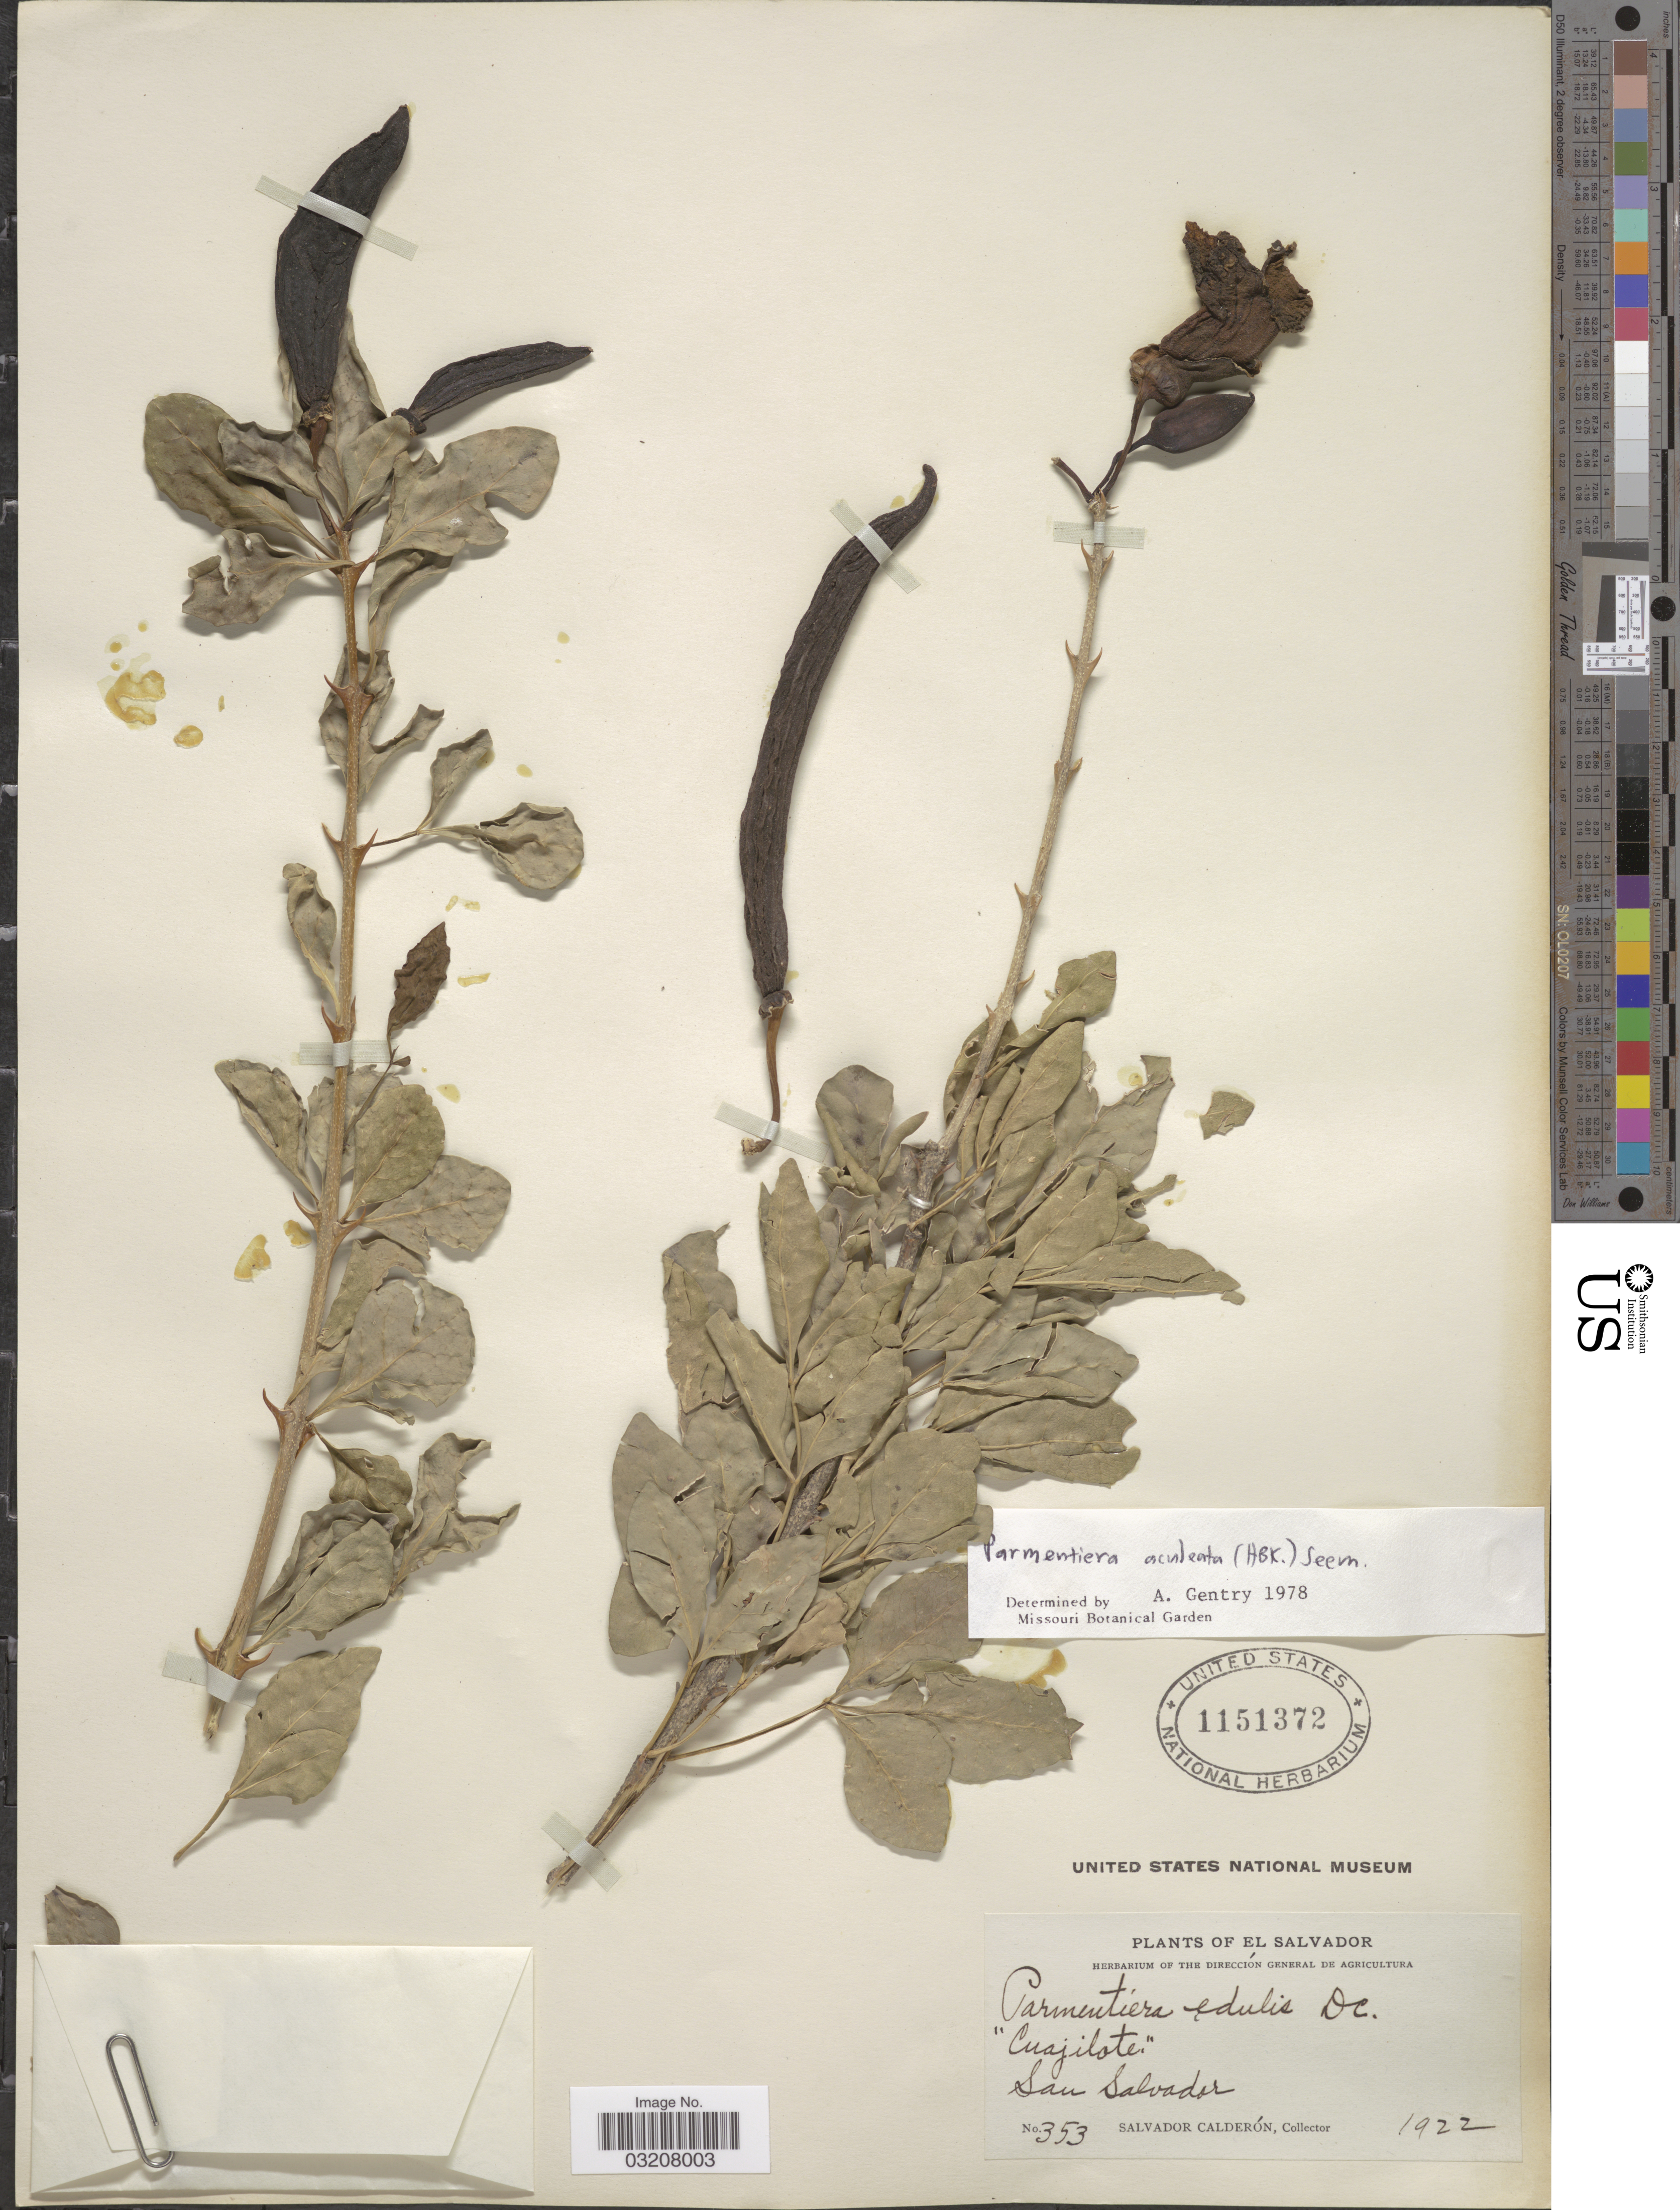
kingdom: Plantae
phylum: Tracheophyta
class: Magnoliopsida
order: Lamiales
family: Bignoniaceae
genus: Parmentiera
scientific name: Parmentiera aculeata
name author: (Kunth) Seem.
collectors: S. Calderón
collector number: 353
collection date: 1922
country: El Salvador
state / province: San Salvador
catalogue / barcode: US 1151372